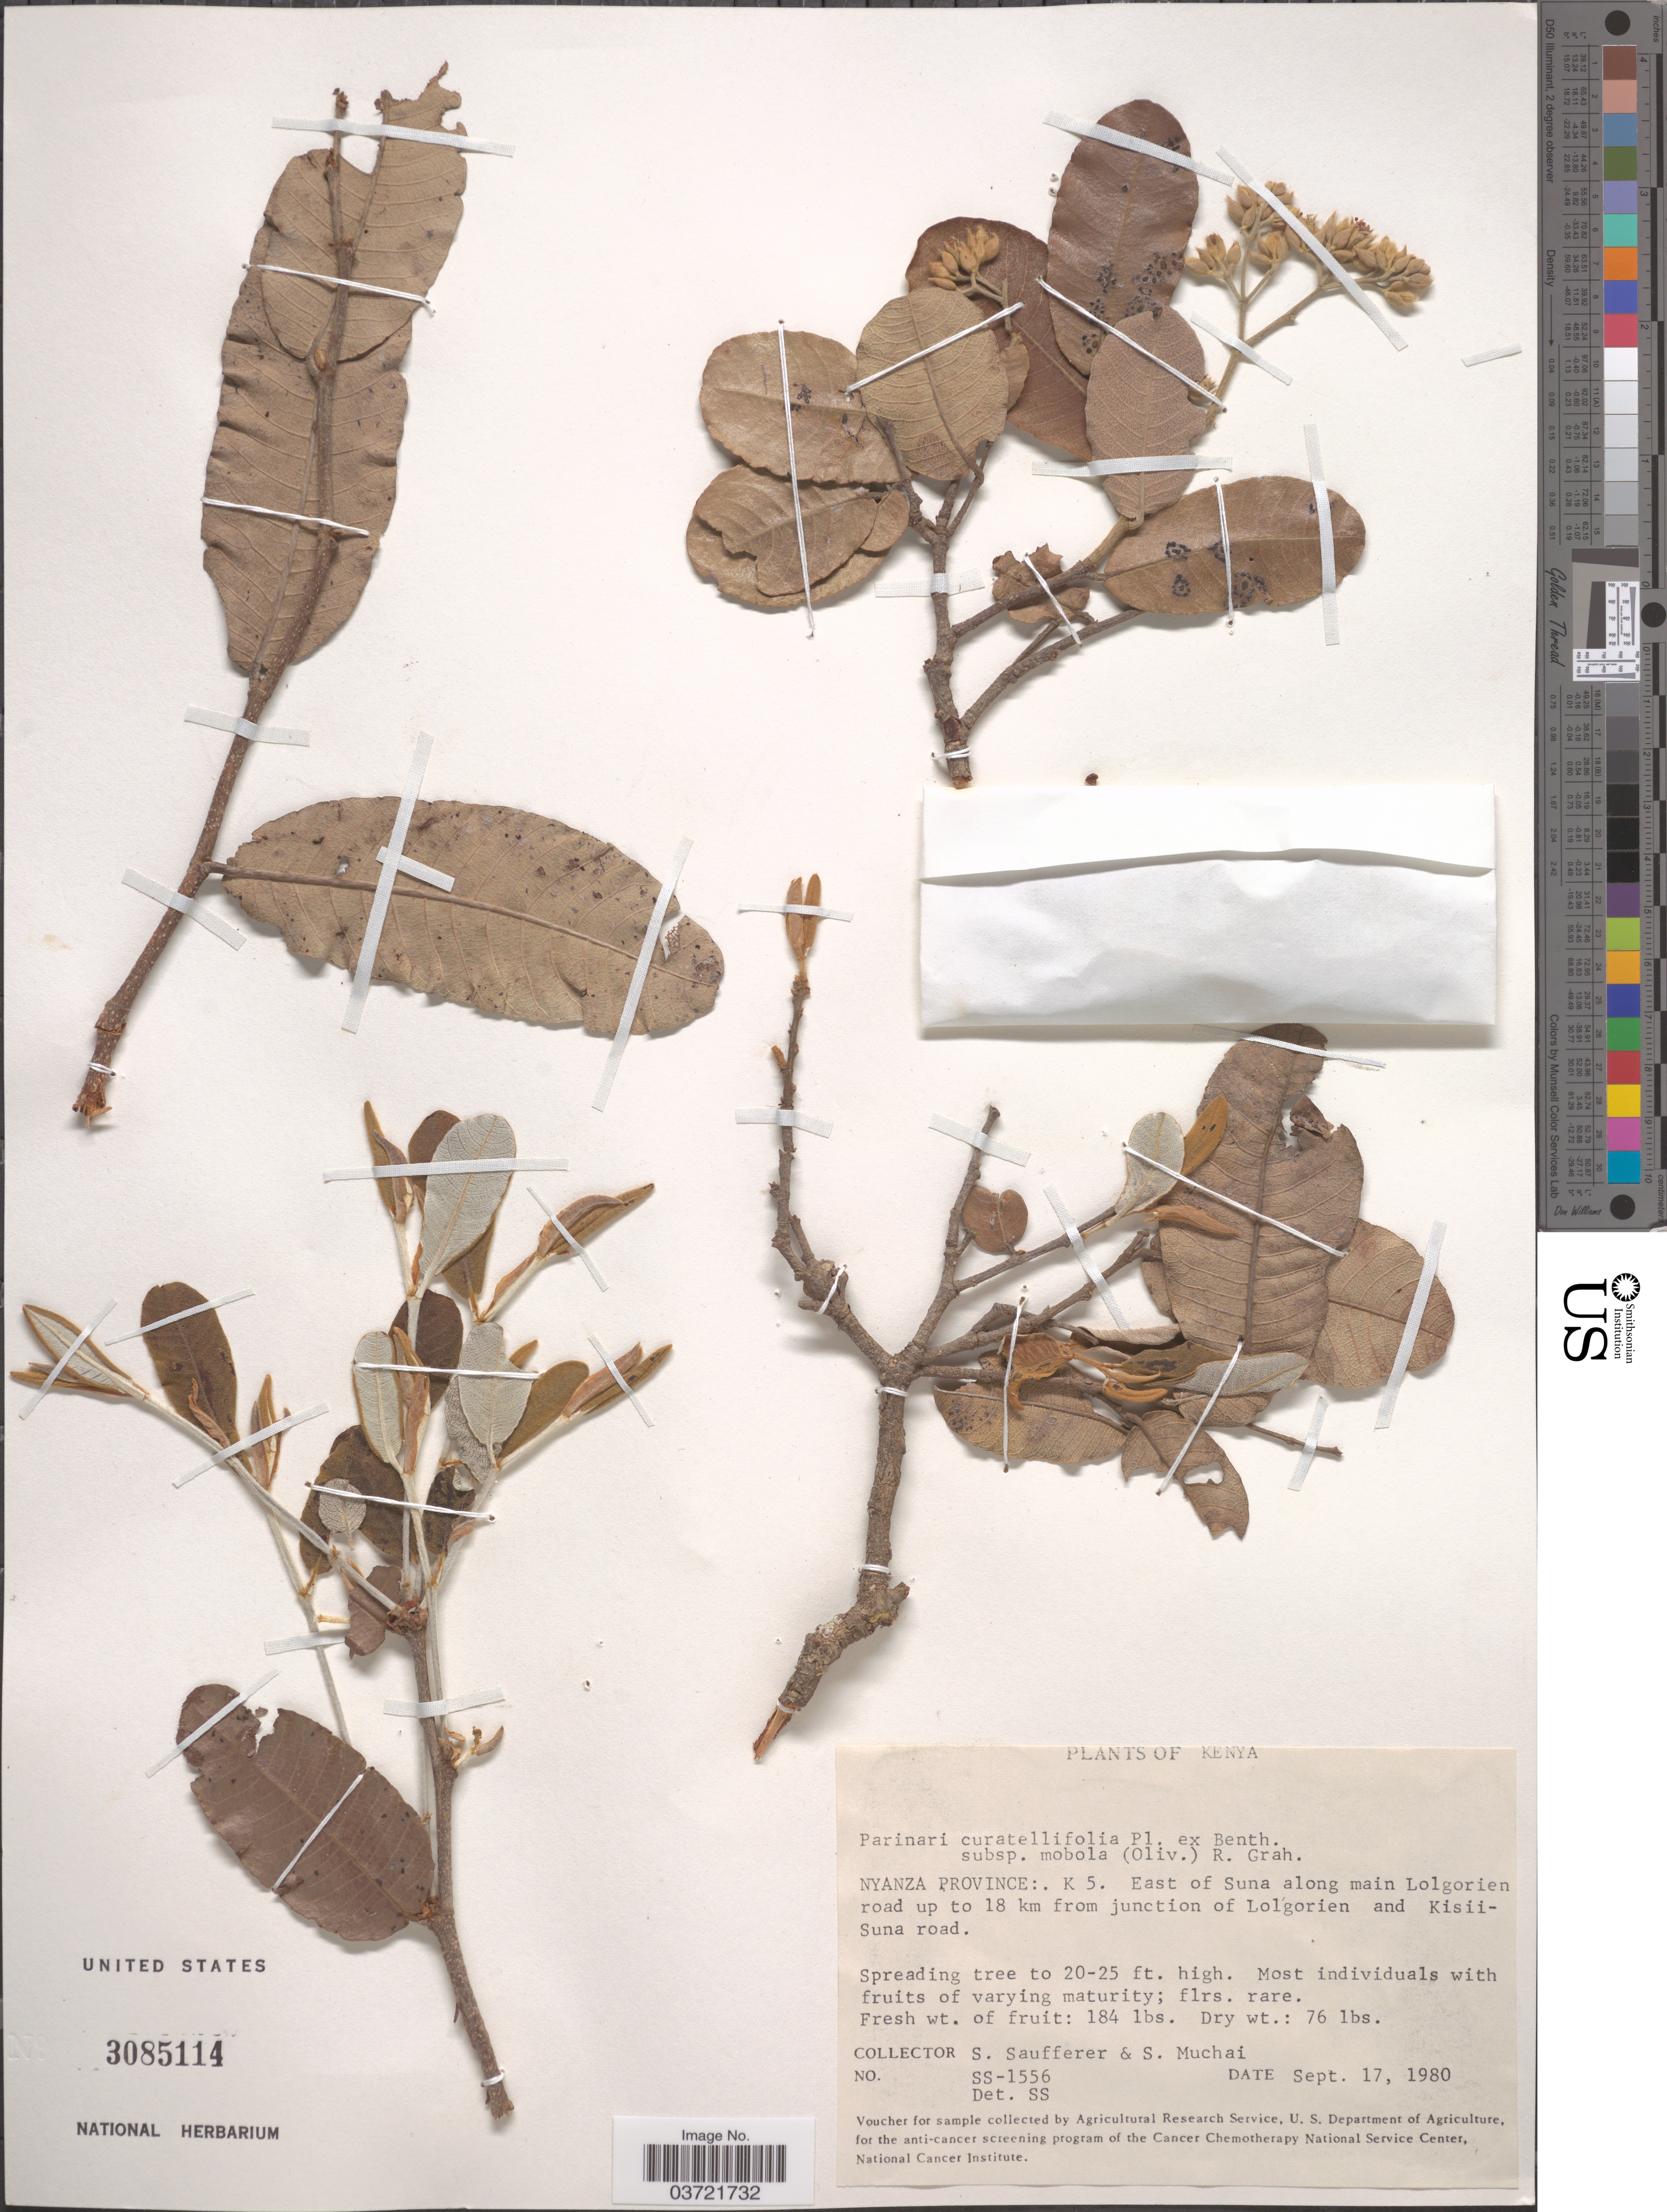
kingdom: Plantae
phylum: Tracheophyta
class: Magnoliopsida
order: Malpighiales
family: Chrysobalanaceae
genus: Parinari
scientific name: Parinari curatellifolia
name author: Planch. ex Benth.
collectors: S. Saufferer & S. Muchai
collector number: SS-1556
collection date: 1980-09-17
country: Kenya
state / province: Migori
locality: K 5. East of Suna along main Lolgorien road up to 18 km from junction of Lolgorien and Kisii-Suna road.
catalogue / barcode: US 3085114